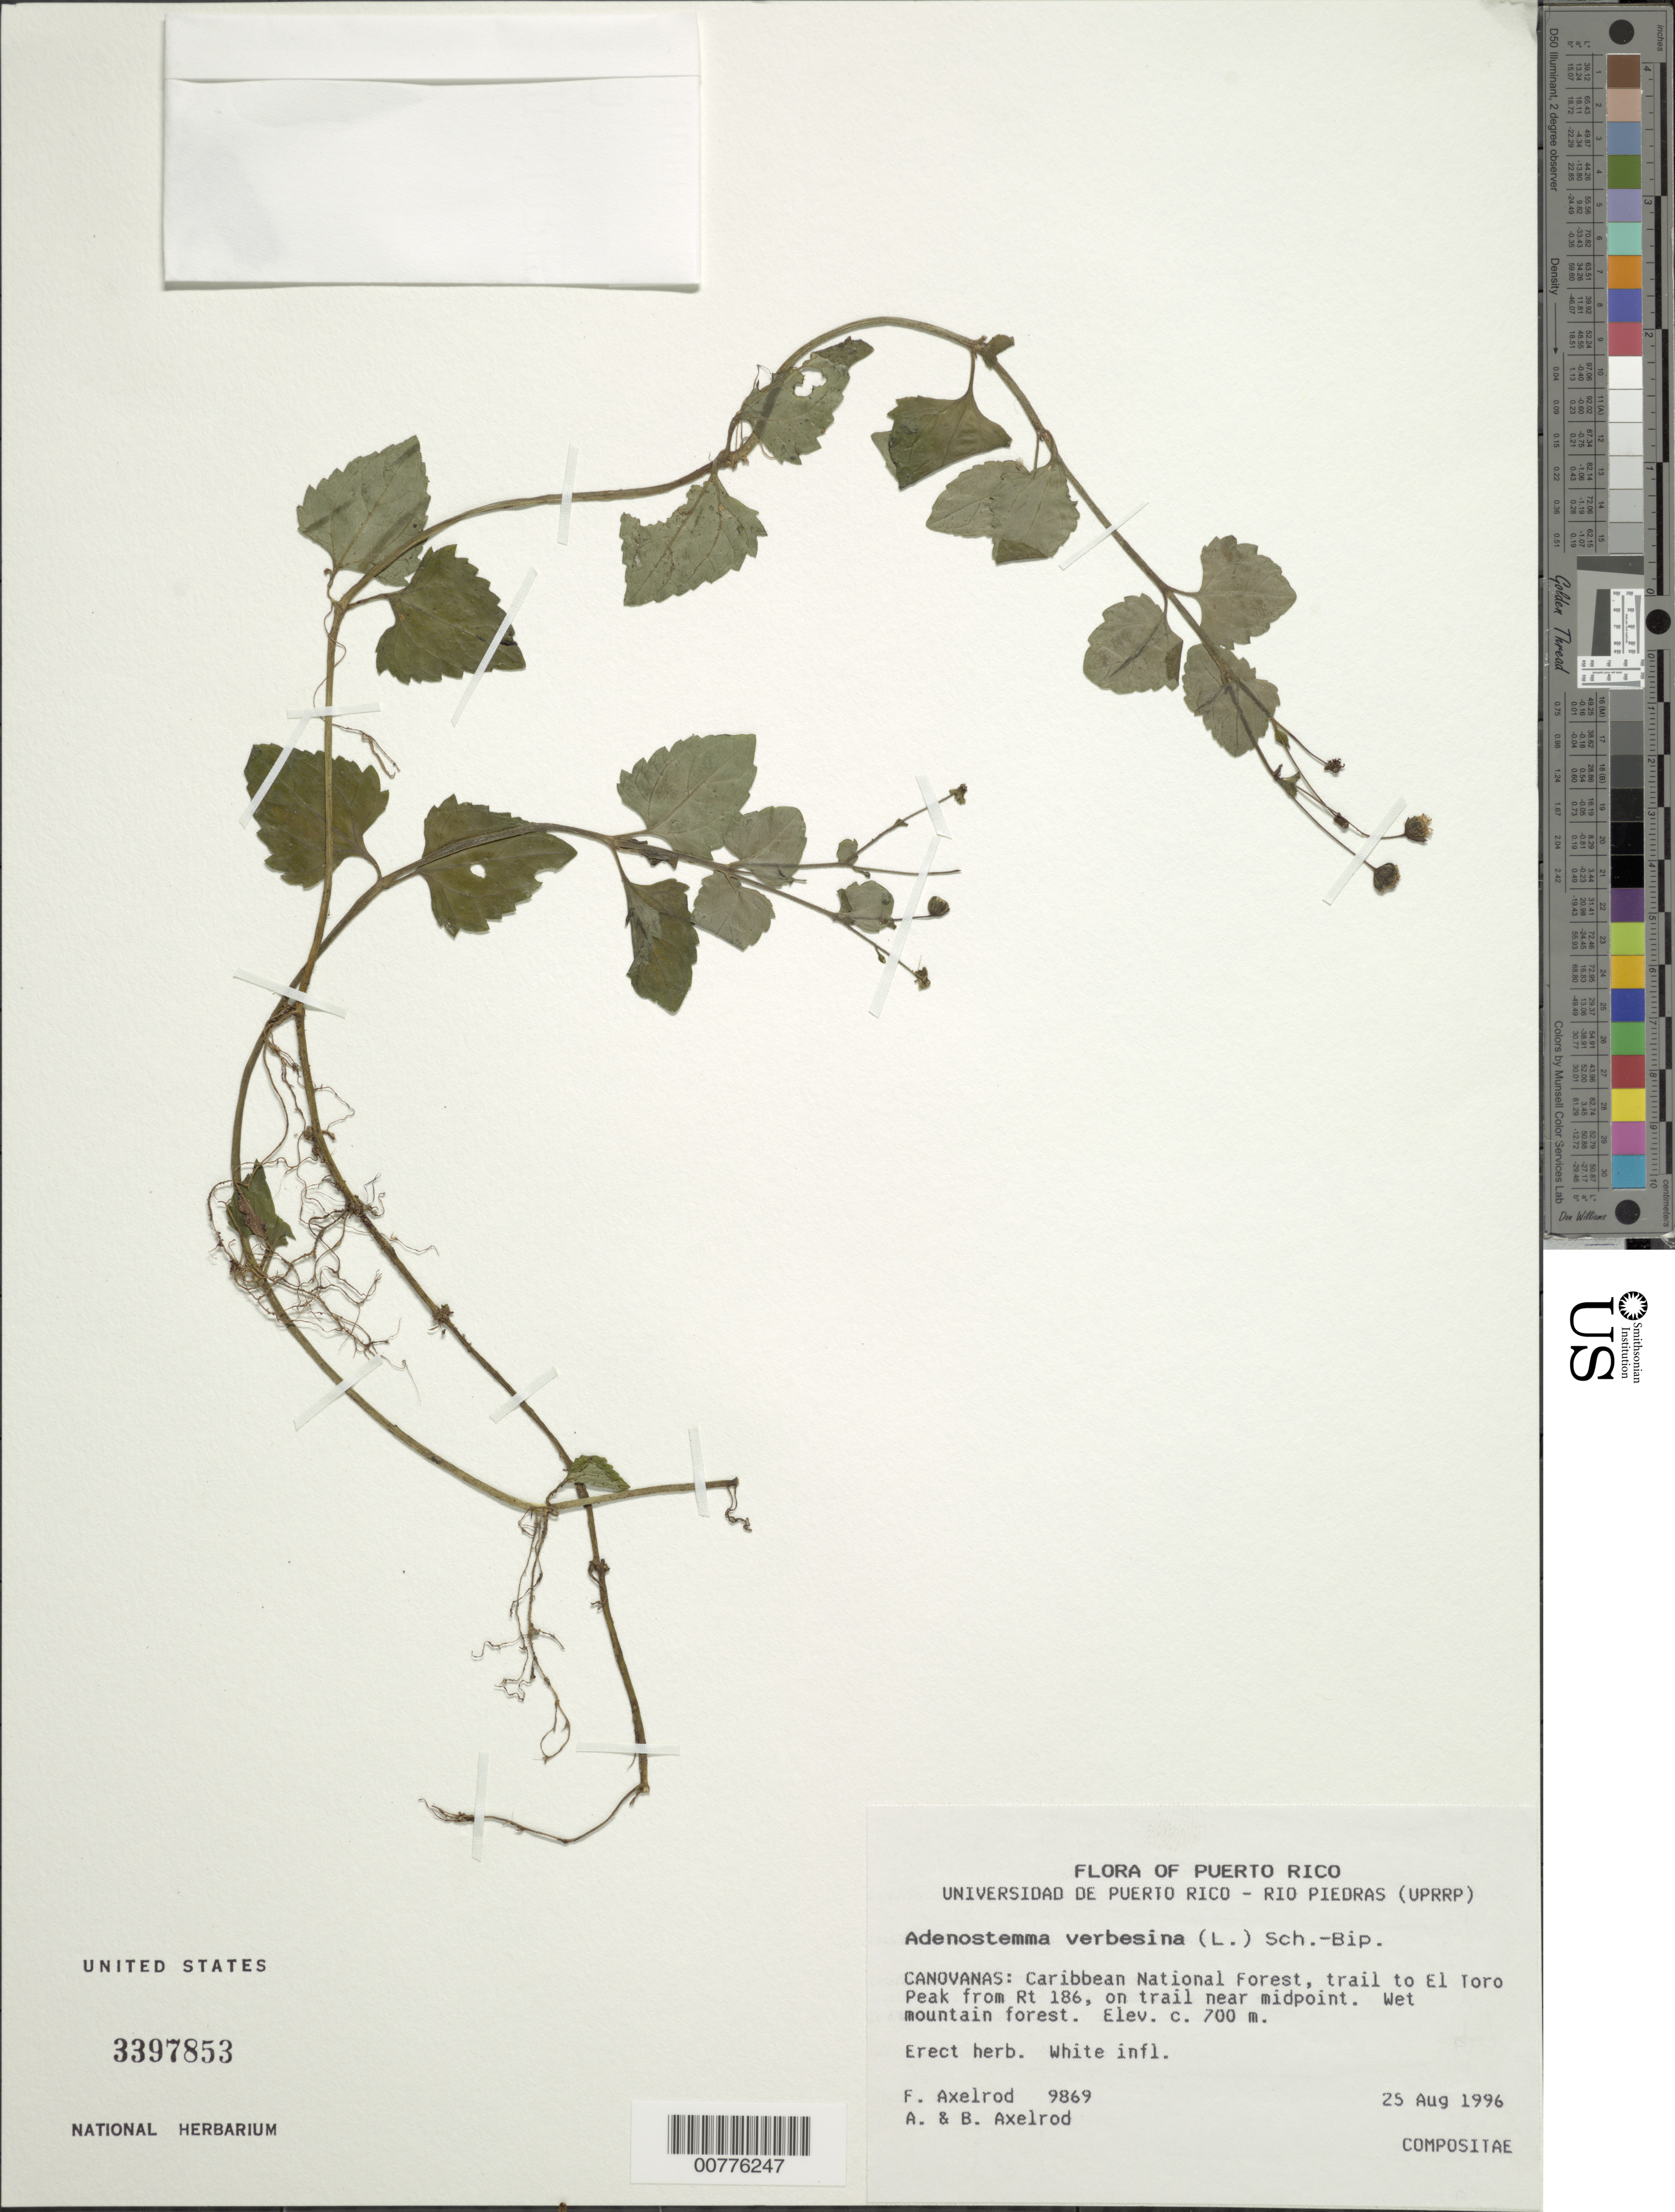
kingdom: Plantae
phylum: Tracheophyta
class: Magnoliopsida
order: Asterales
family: Asteraceae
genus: Adenostemma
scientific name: Adenostemma verbesina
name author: (L.) Sch. Bip.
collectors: F. S. Axelrod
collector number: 9869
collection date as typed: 25 Aug 1996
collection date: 1996-08-25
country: Puerto Rico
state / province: Canóvanas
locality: Canovanas: Caribbean National Forest, trail to El Toro Peak from rt 186, on trail near midpoint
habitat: Wet mountain forest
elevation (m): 700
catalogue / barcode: US 3397853